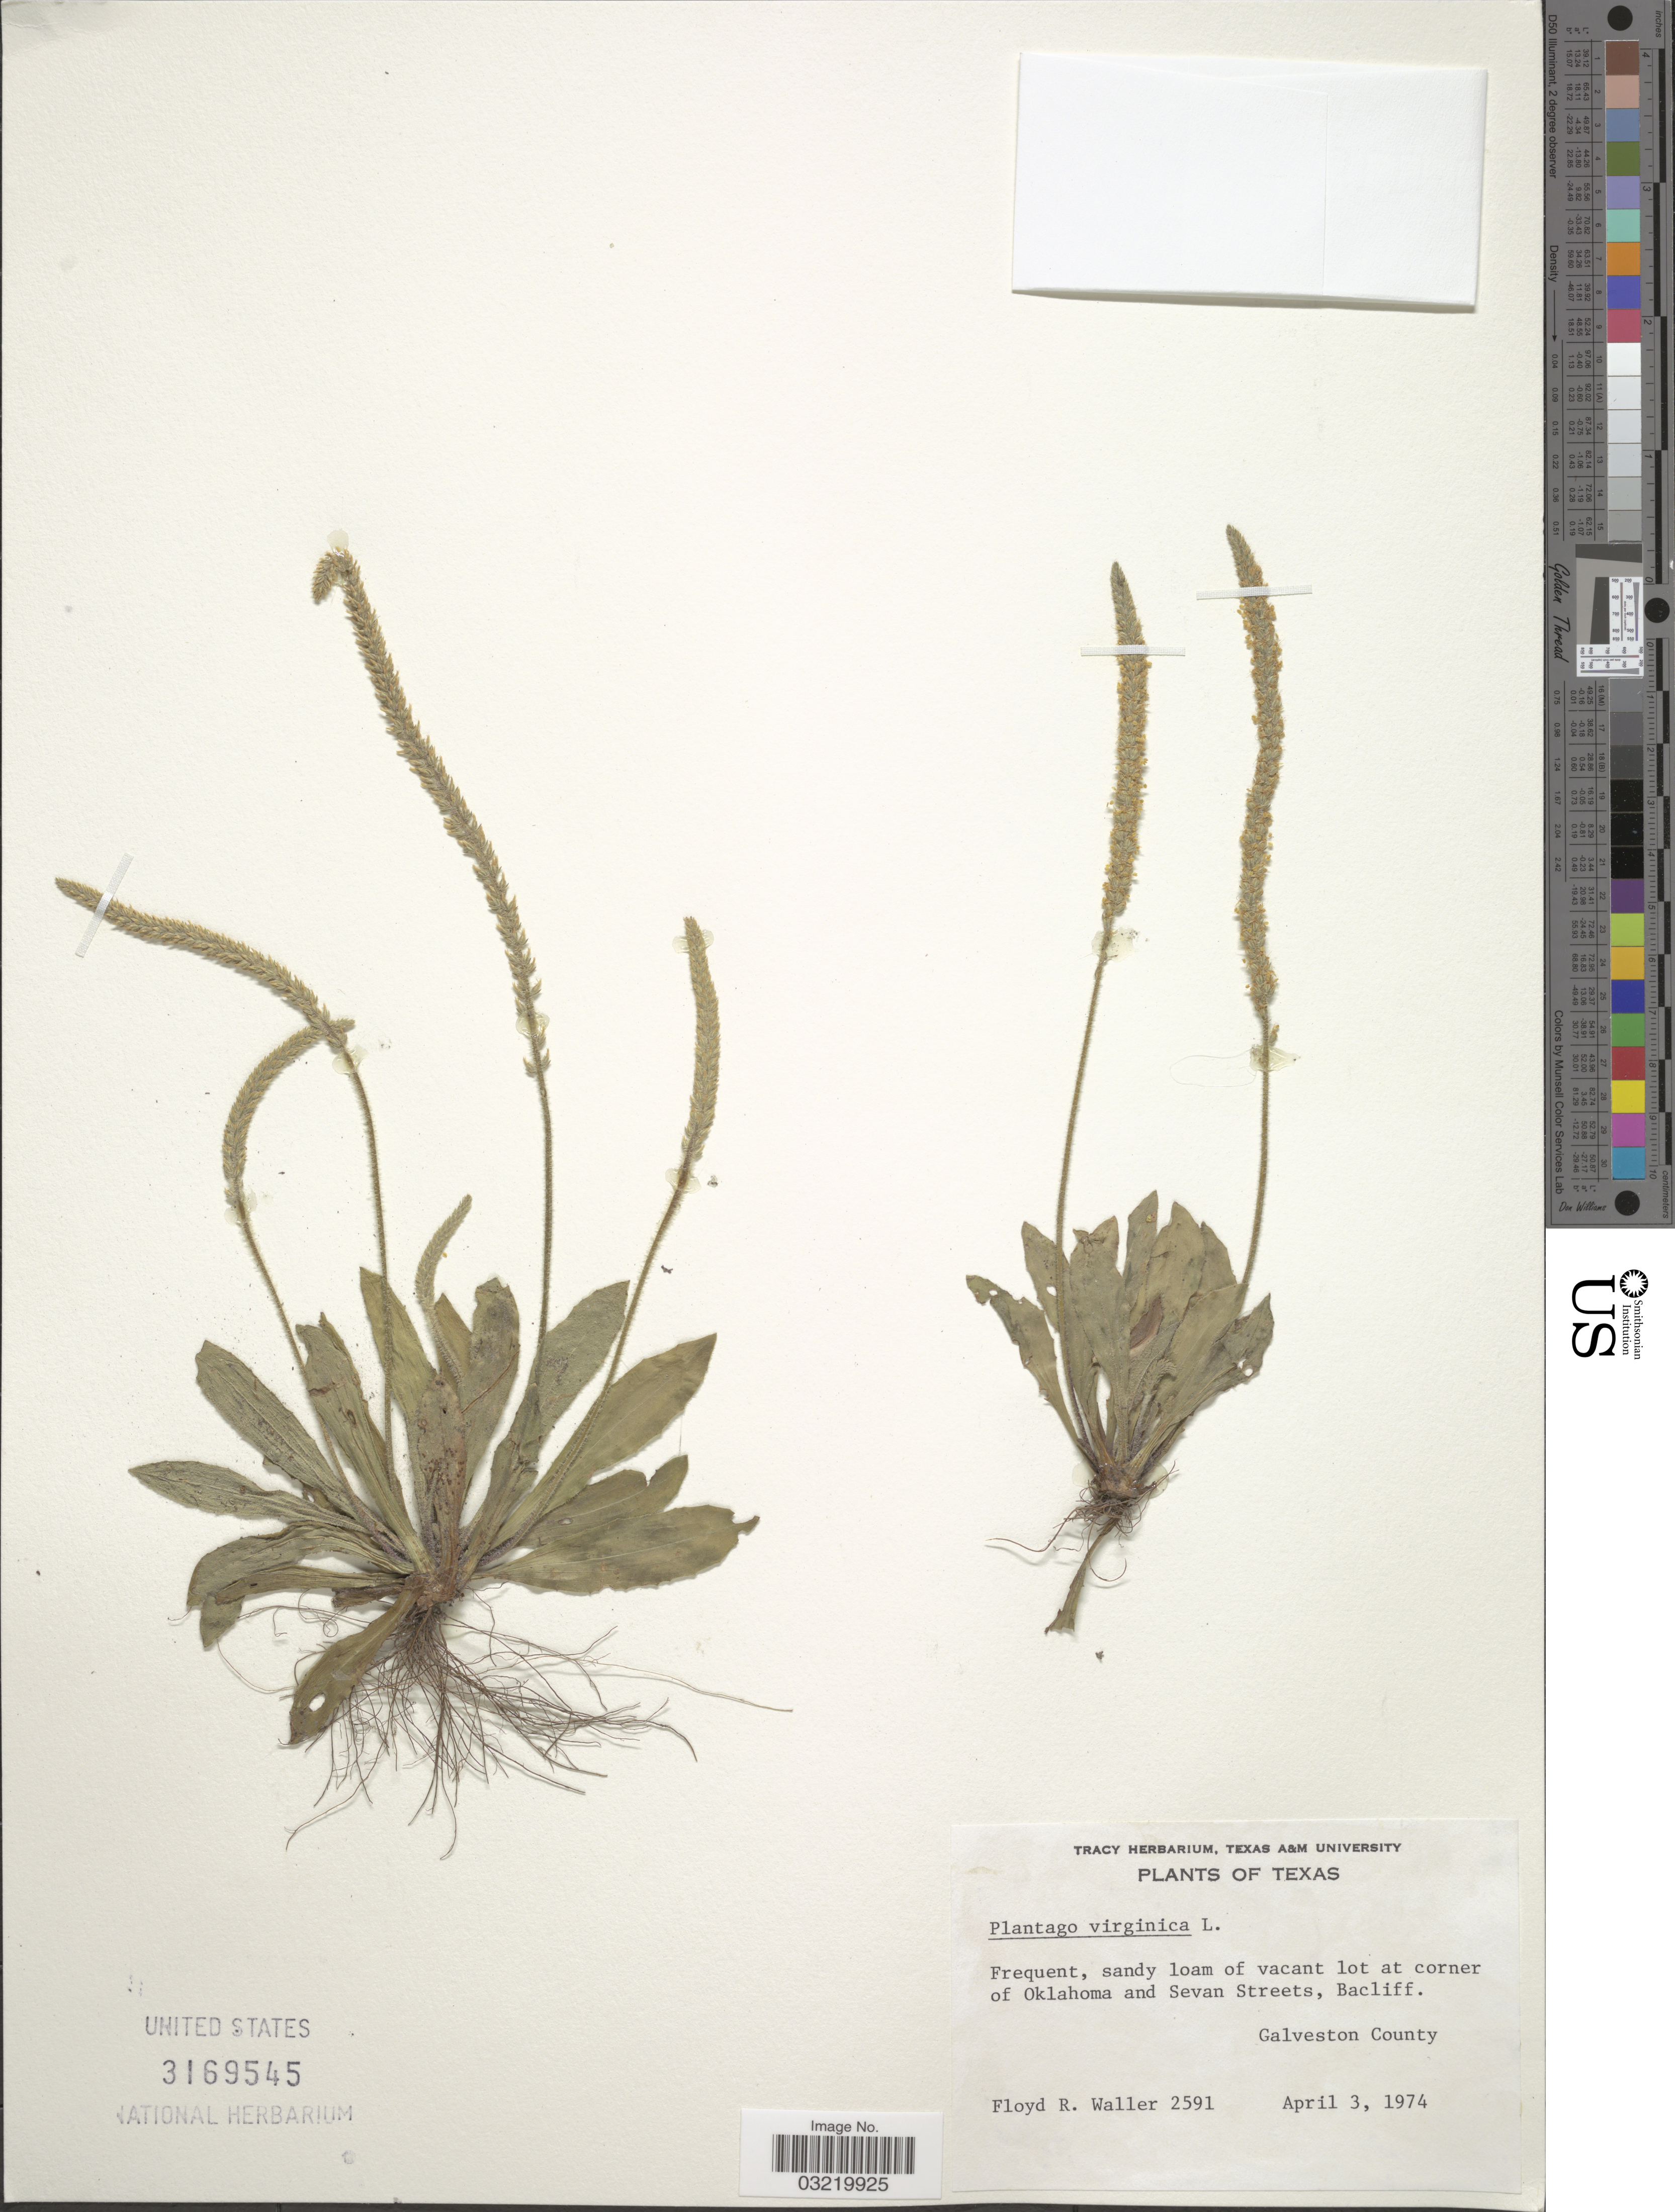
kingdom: Plantae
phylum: Tracheophyta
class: Magnoliopsida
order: Lamiales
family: Plantaginaceae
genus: Plantago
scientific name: Plantago virginica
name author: L.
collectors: F. R. Waller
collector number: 2591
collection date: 1974-04-03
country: United States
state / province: Texas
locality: Sandy loam of vacant lot at corner of Oklahoma and Sevan Streets, Bacliff. Galveston County.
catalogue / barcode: US 3169545